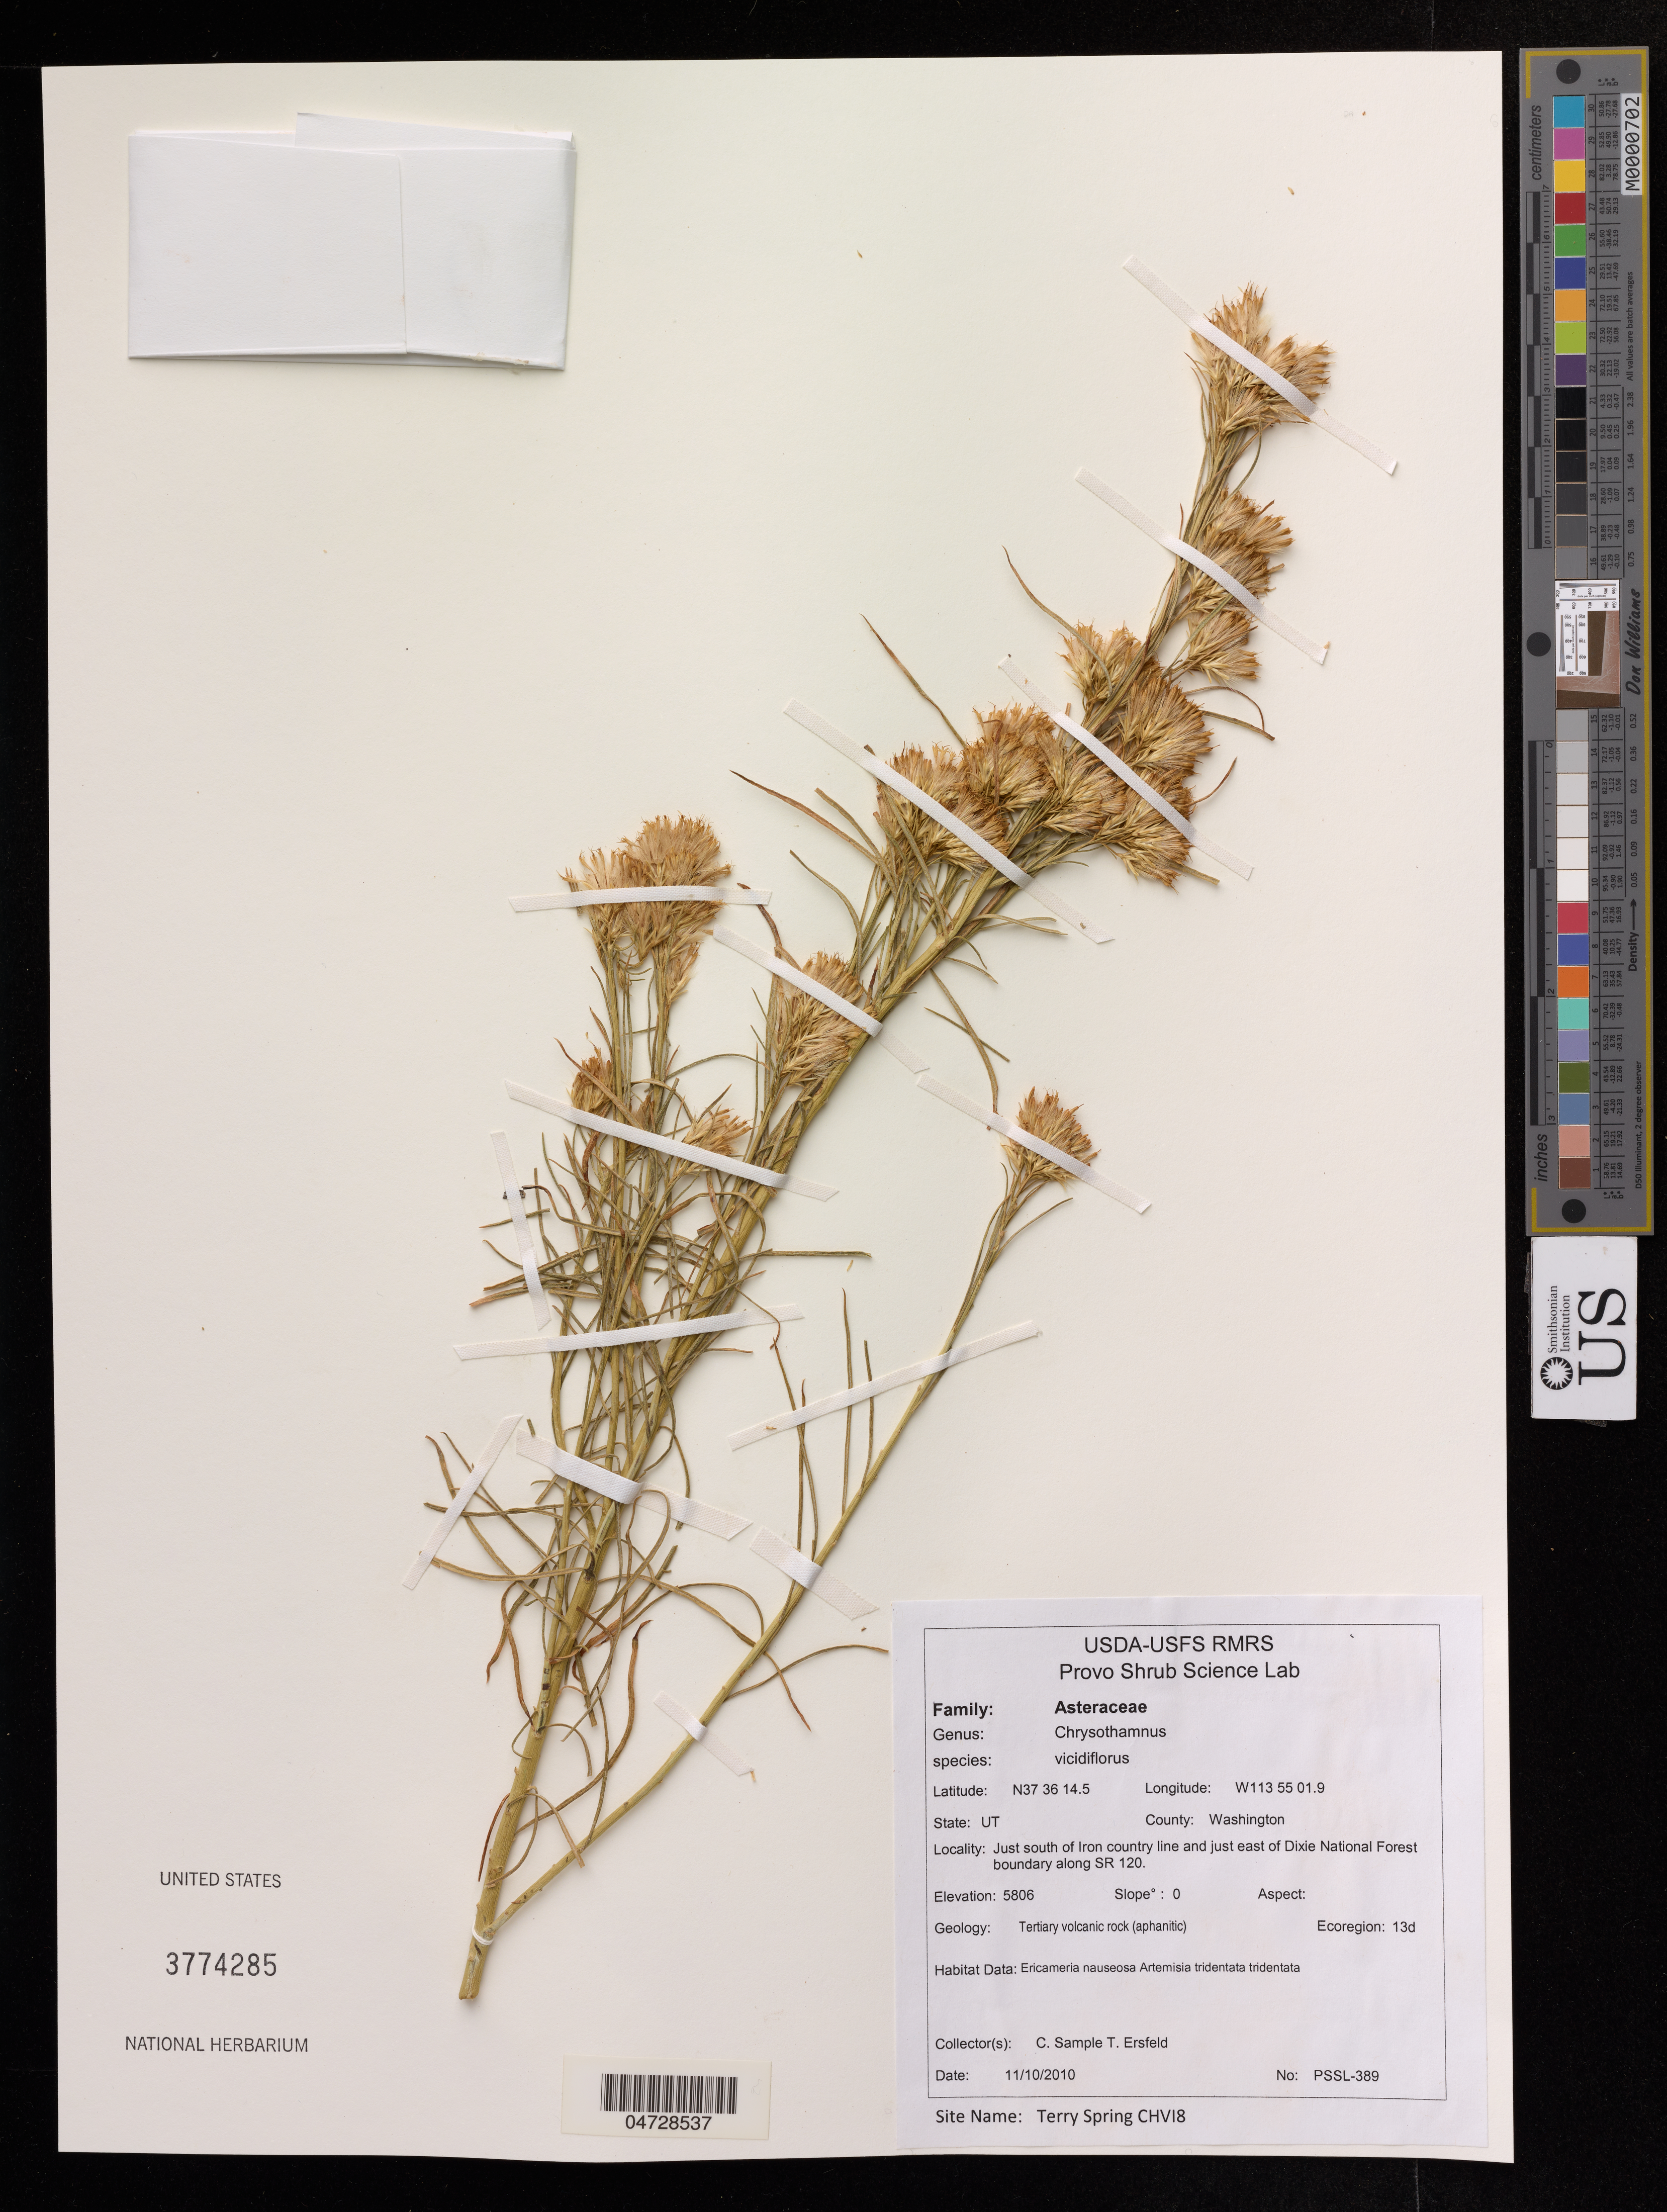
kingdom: Plantae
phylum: Tracheophyta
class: Magnoliopsida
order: Asterales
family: Asteraceae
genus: Chrysothamnus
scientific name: Chrysothamnus viscidiflorus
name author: (Hook.) Nutt.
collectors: C. Sample & T. Ersfeld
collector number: PSSL-389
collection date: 2010-11-10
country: United States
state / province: Utah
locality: County: Washington, Just south of Iron country line and just east of Dixie National Forest boundary along SR 120.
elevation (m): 1770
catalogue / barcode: US 3774285